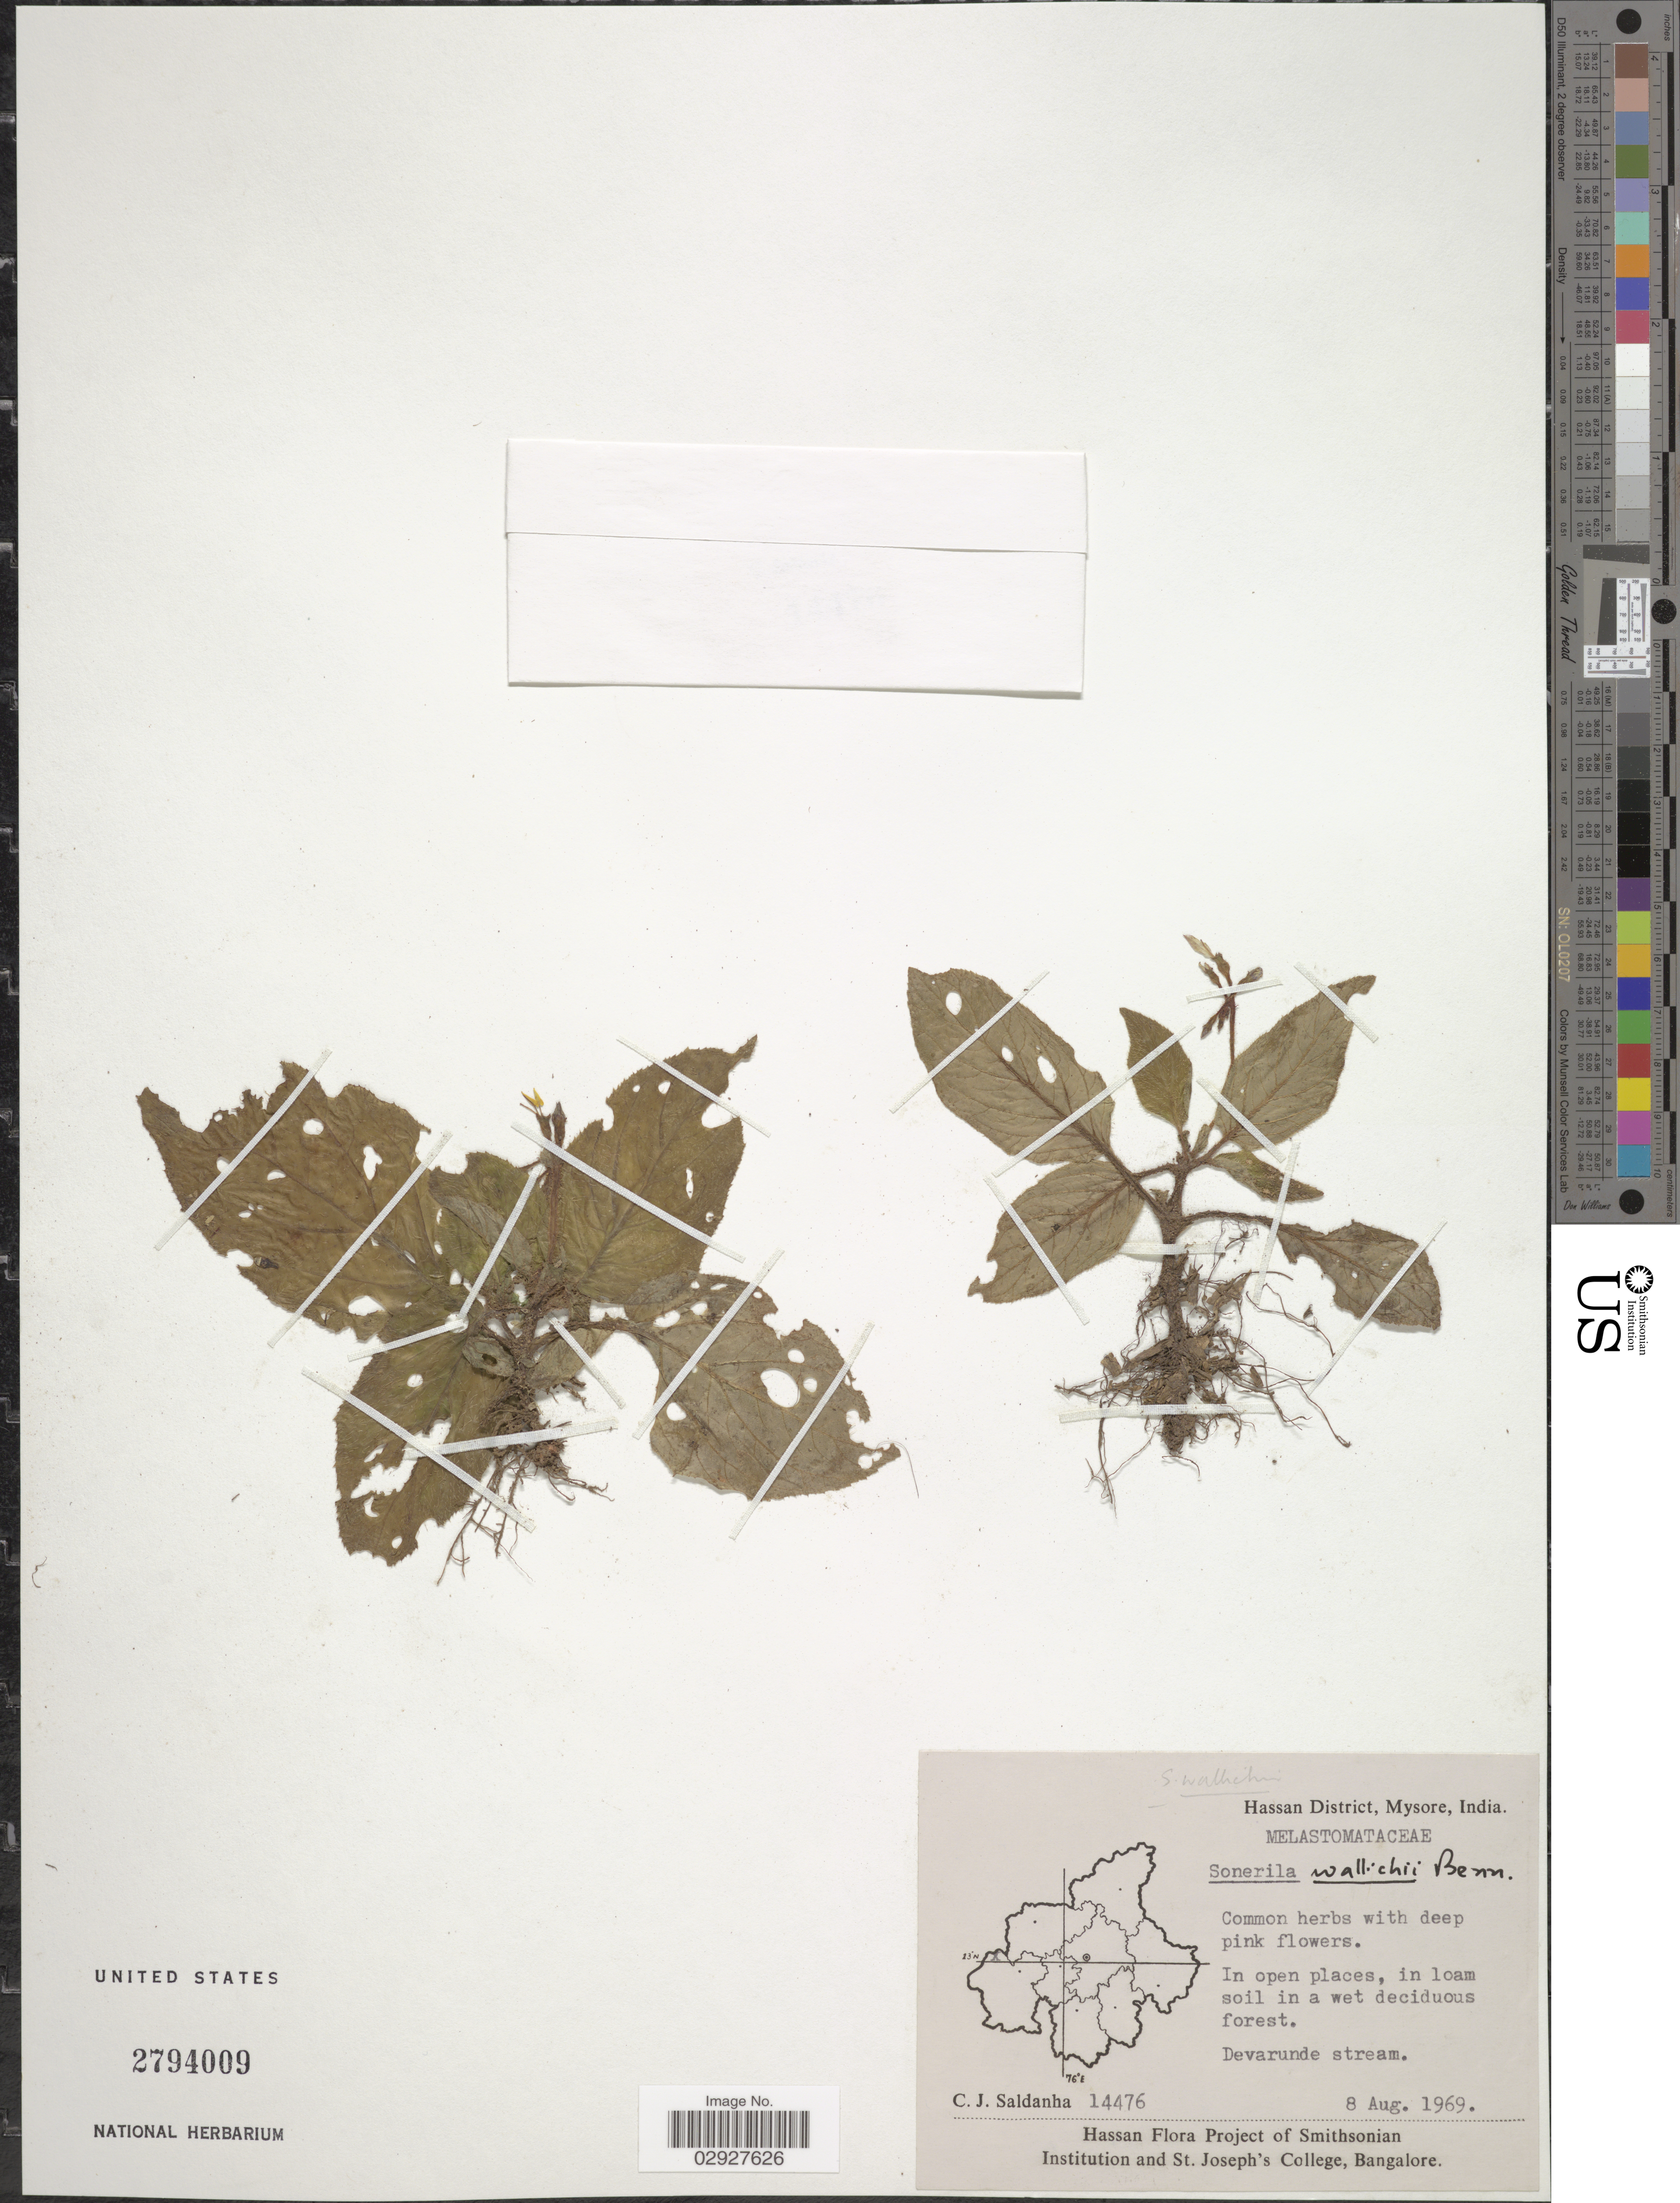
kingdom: Plantae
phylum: Tracheophyta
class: Magnoliopsida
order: Myrtales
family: Melastomataceae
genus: Sonerila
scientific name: Sonerila wallichii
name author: Benn.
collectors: C. J. Saldanha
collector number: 14476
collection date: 1969-08-08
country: India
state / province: Karnataka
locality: Hassan District, Mysore. Devarunde stream.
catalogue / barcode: US 2794009